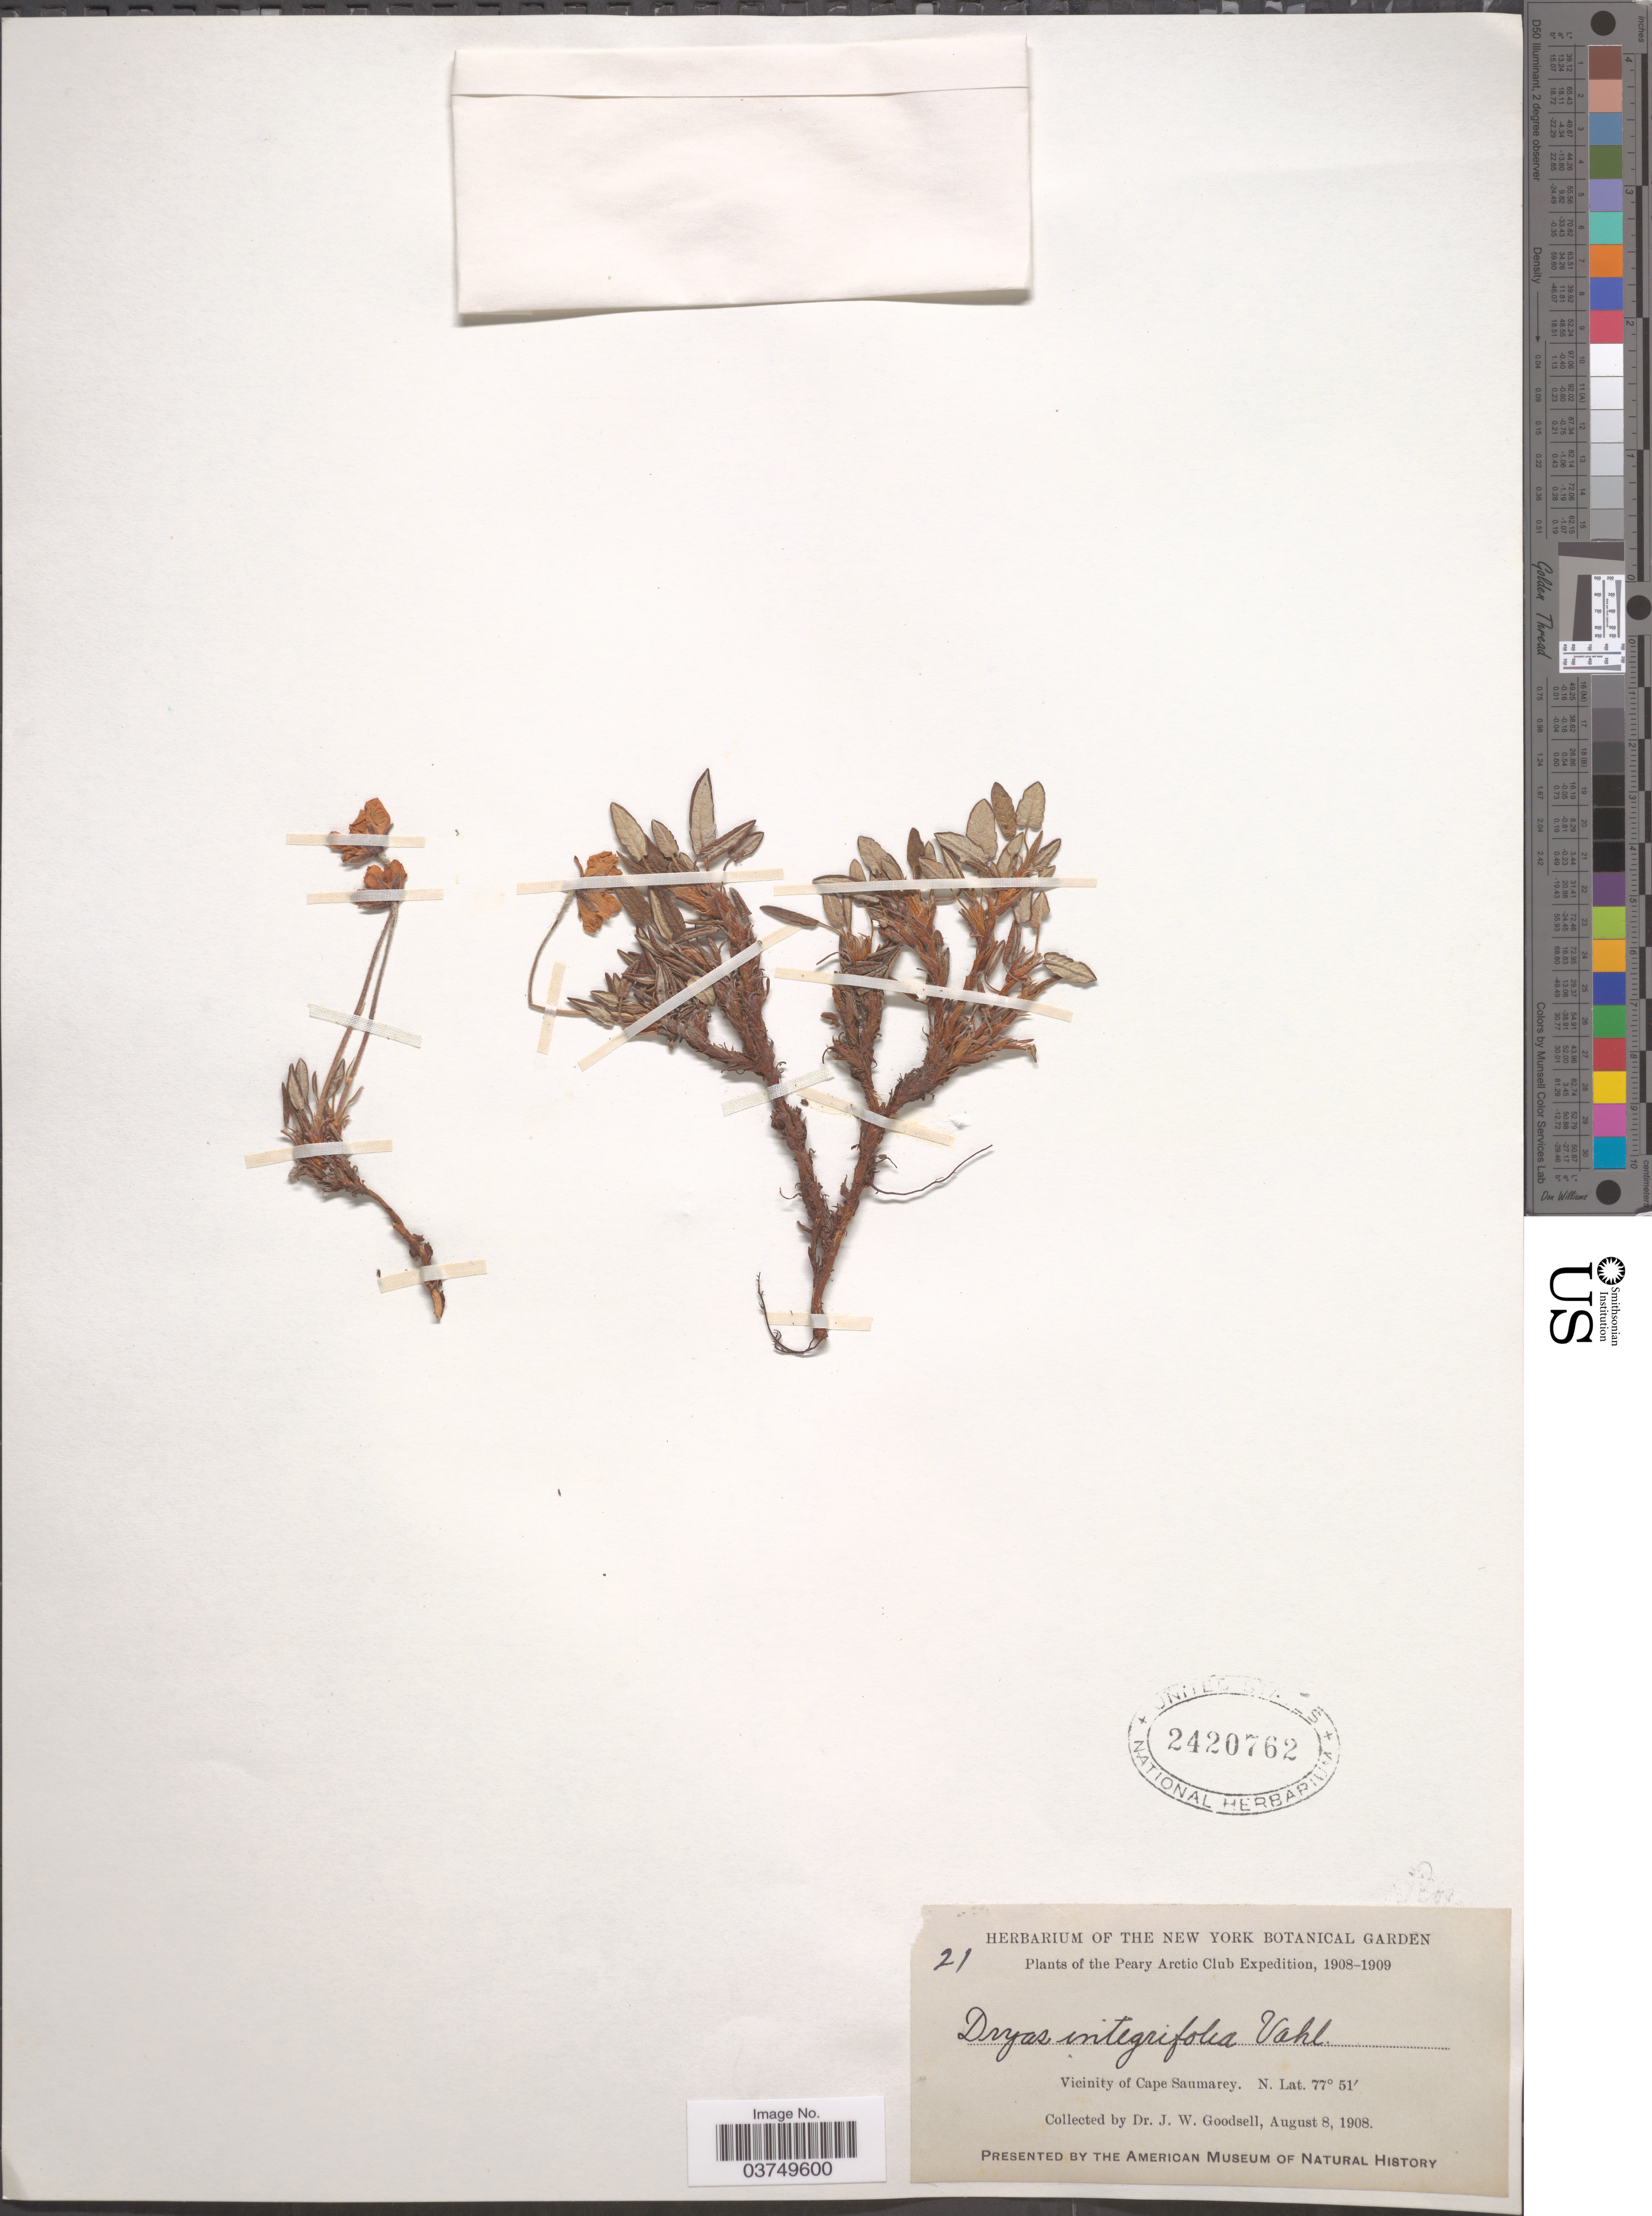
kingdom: Plantae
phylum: Tracheophyta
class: Magnoliopsida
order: Rosales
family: Rosaceae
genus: Dryas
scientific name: Dryas integrifolia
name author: Vahl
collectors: J. Goodsell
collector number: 21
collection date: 1908-08-08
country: United States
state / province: New York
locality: Peary Arctic Club. Vicinity of Cape Saumarey.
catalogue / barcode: US 2420762